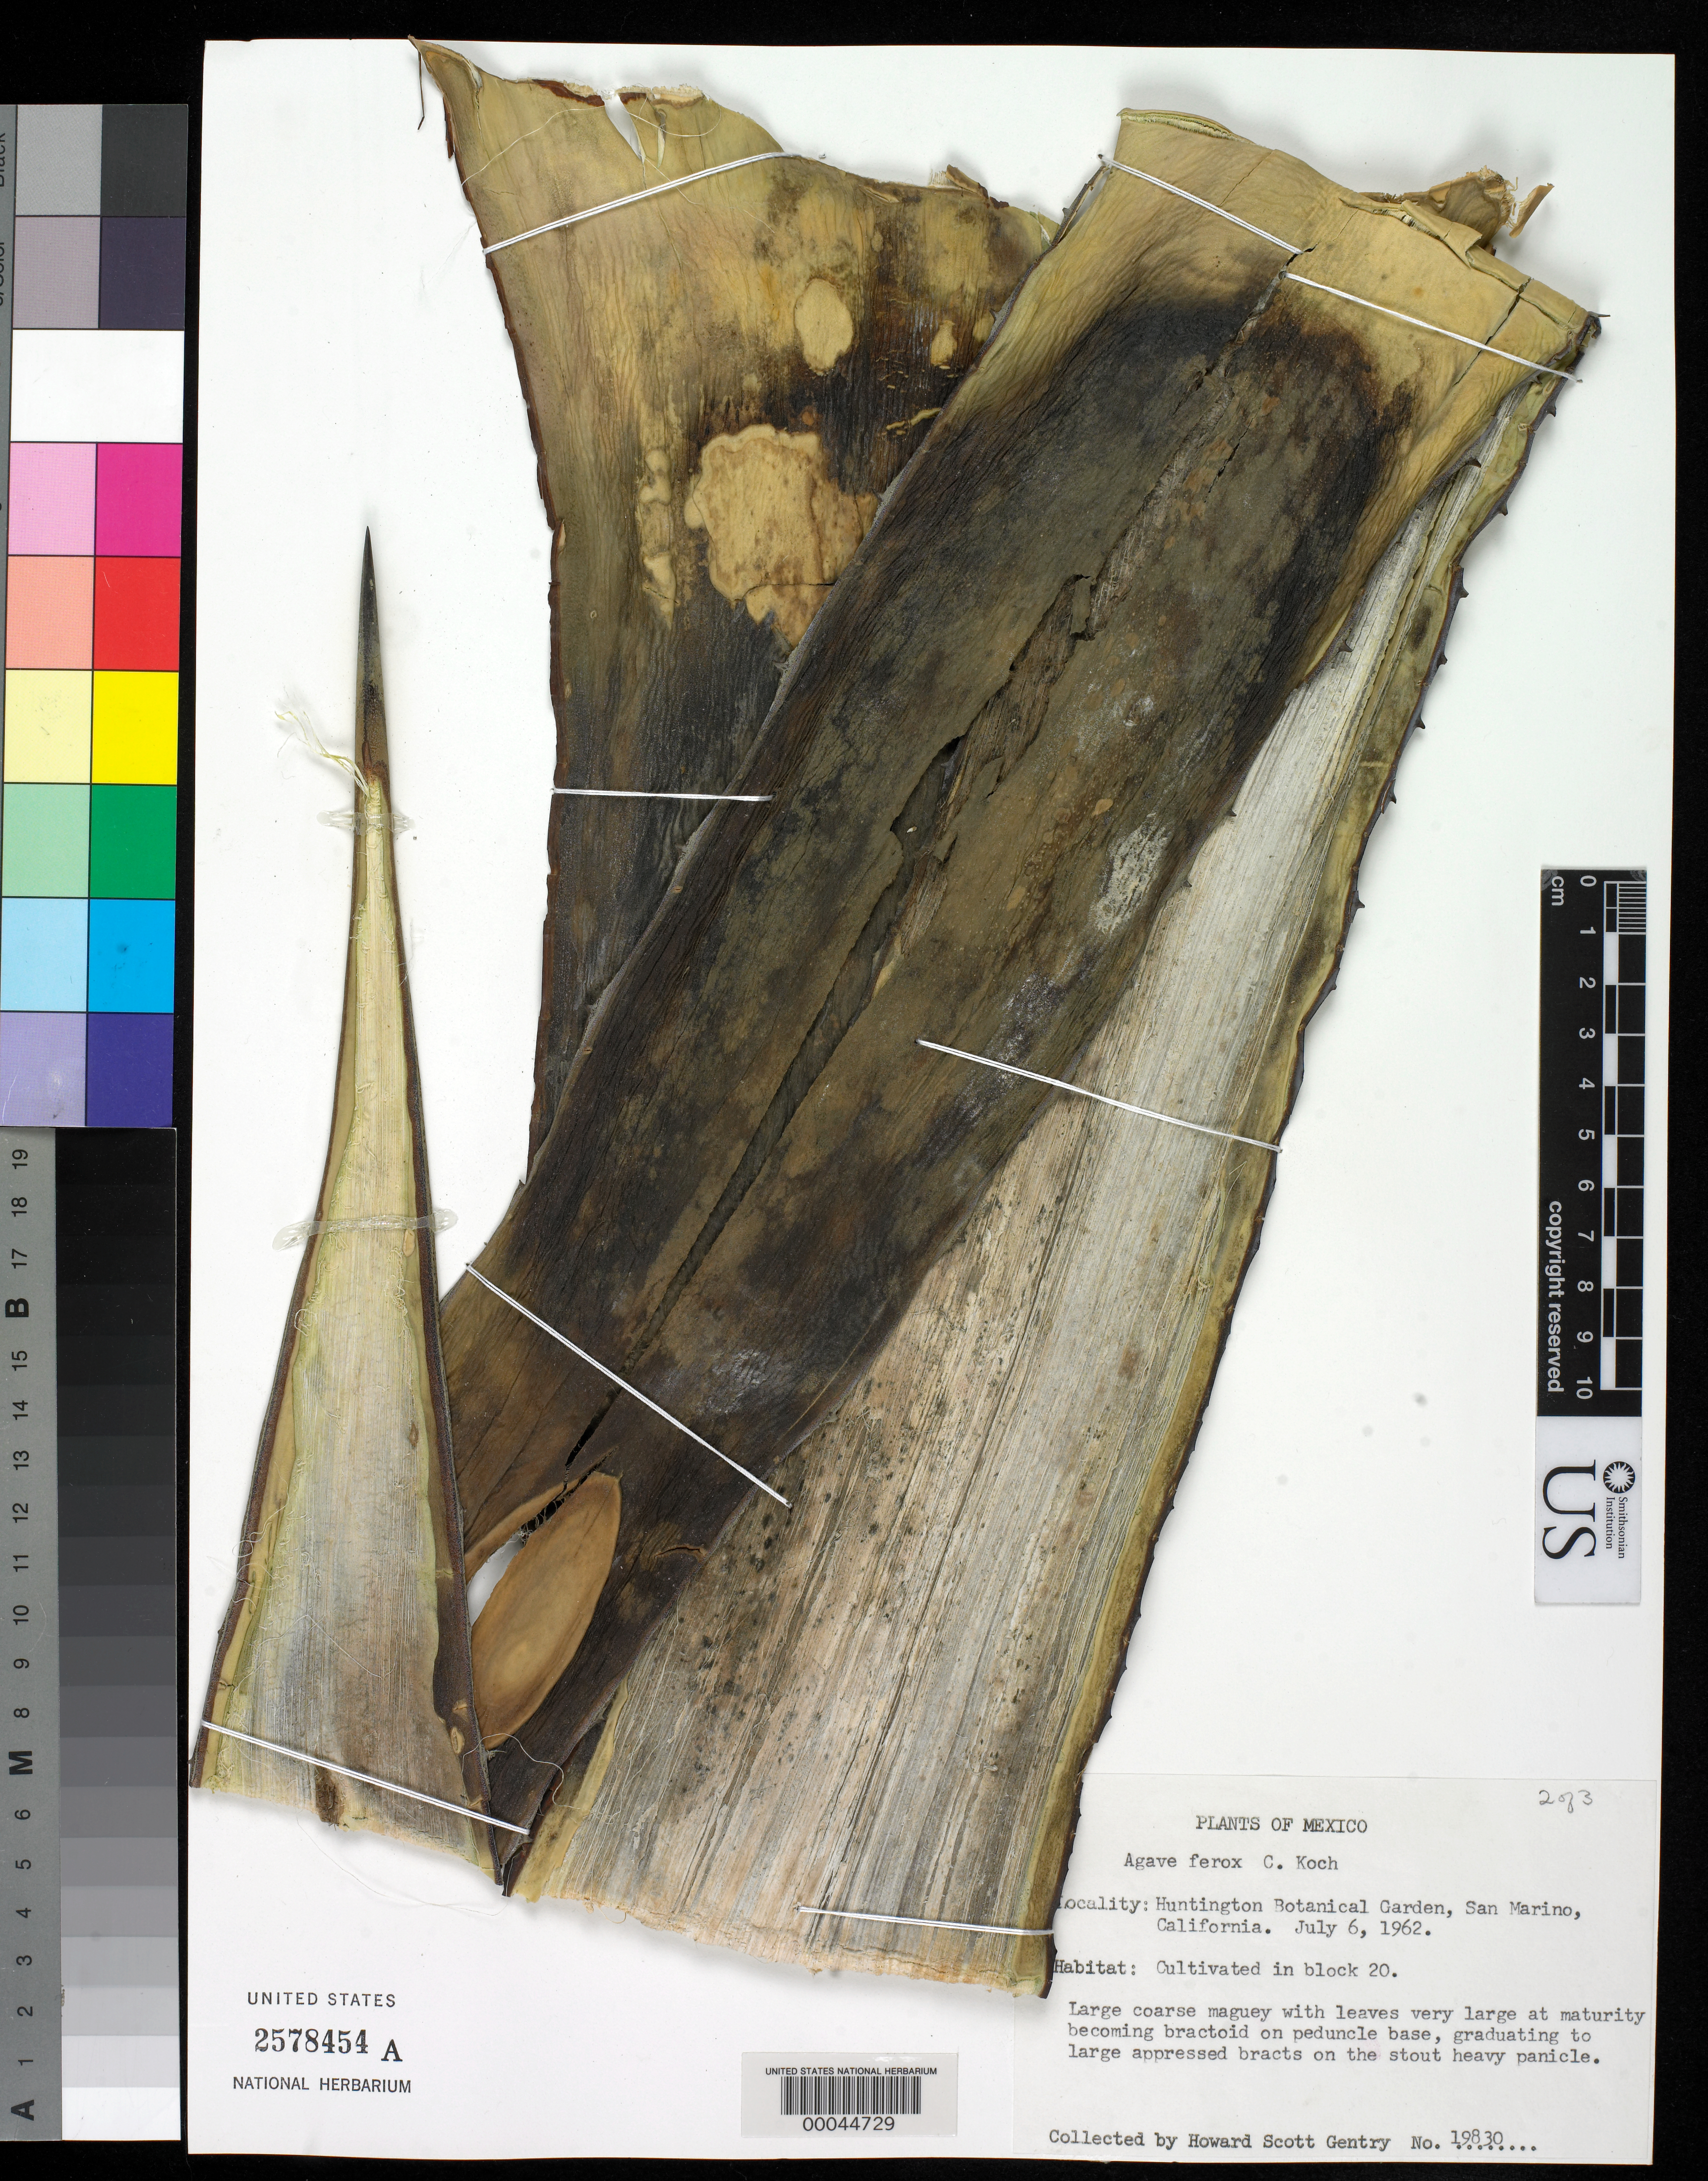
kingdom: Plantae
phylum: Tracheophyta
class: Liliopsida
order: Asparagales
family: Asparagaceae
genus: Agave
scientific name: Agave salmiana var. ferox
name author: (K. Koch) Gentry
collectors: H. S. Gentry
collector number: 19830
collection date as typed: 06 Jul 1962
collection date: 1962-07-06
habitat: Cultivated in block 20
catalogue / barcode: US 2578454A